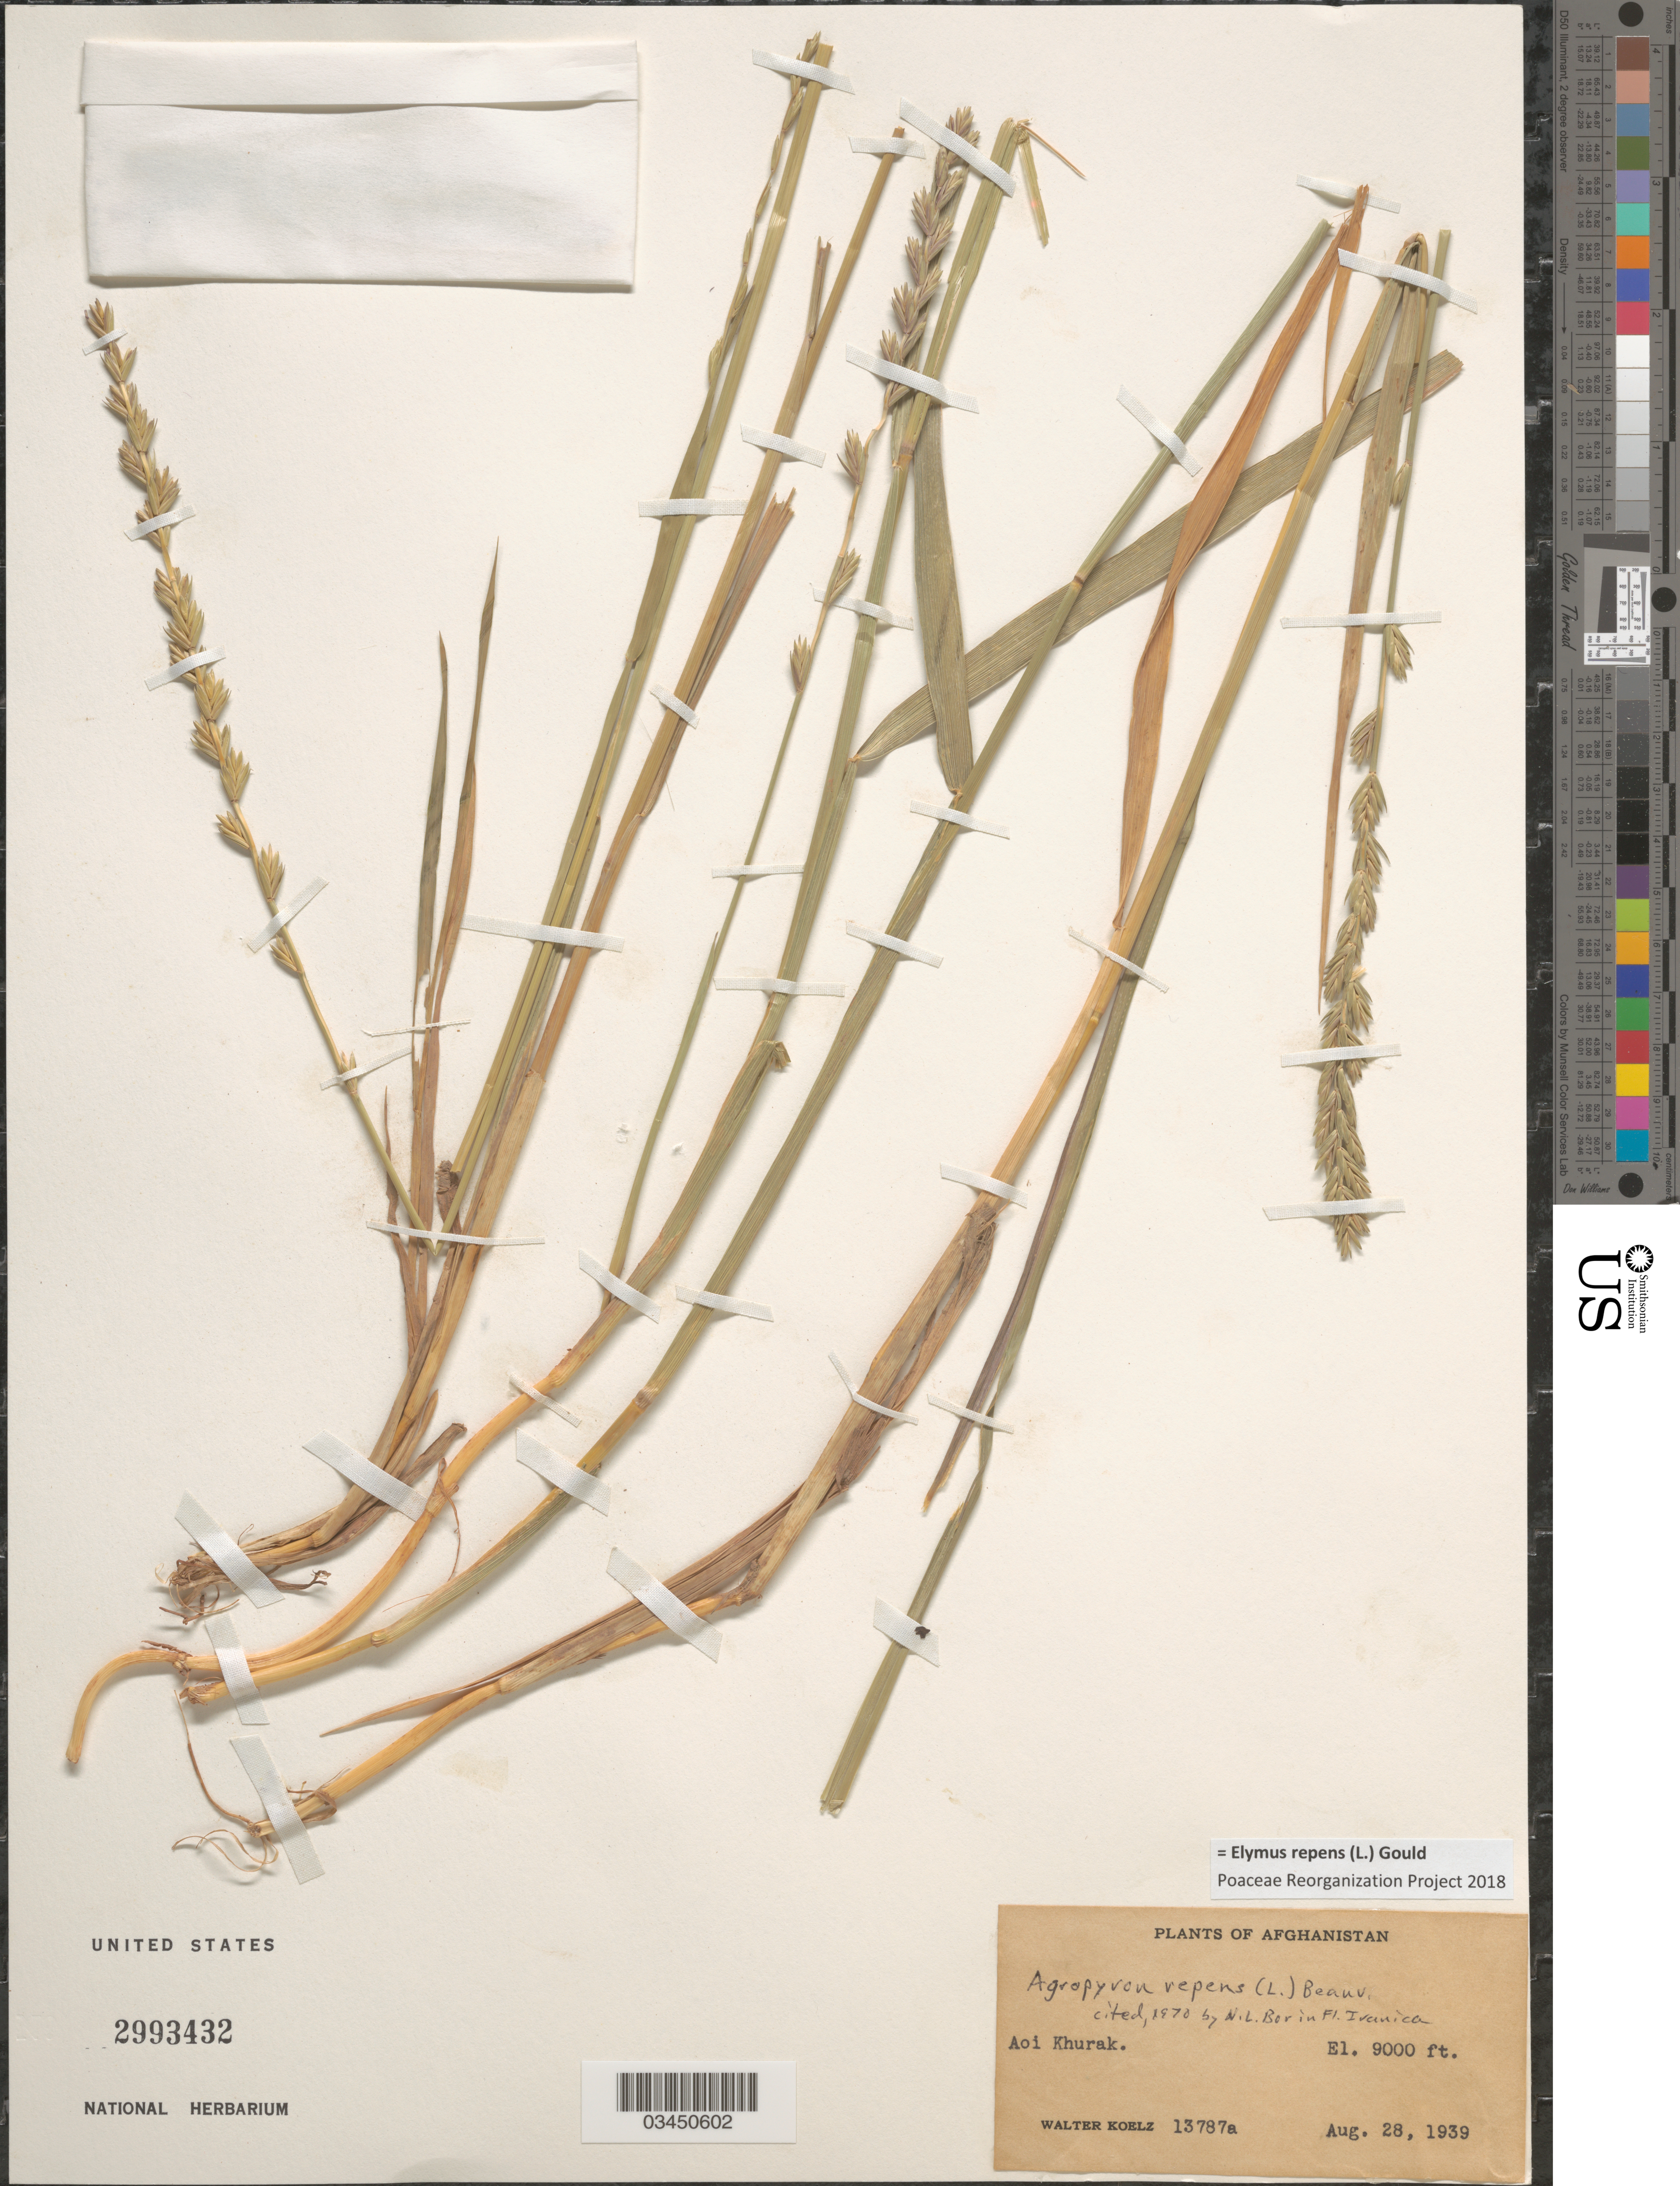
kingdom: Plantae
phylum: Tracheophyta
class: Liliopsida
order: Poales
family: Poaceae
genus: Elymus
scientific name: Elymus repens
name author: (L.) Gould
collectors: W. N. Koelz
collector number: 13787a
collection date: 1939-08-28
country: Afghanistan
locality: Aoi Khurak.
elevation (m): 2743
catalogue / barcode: US 2993432